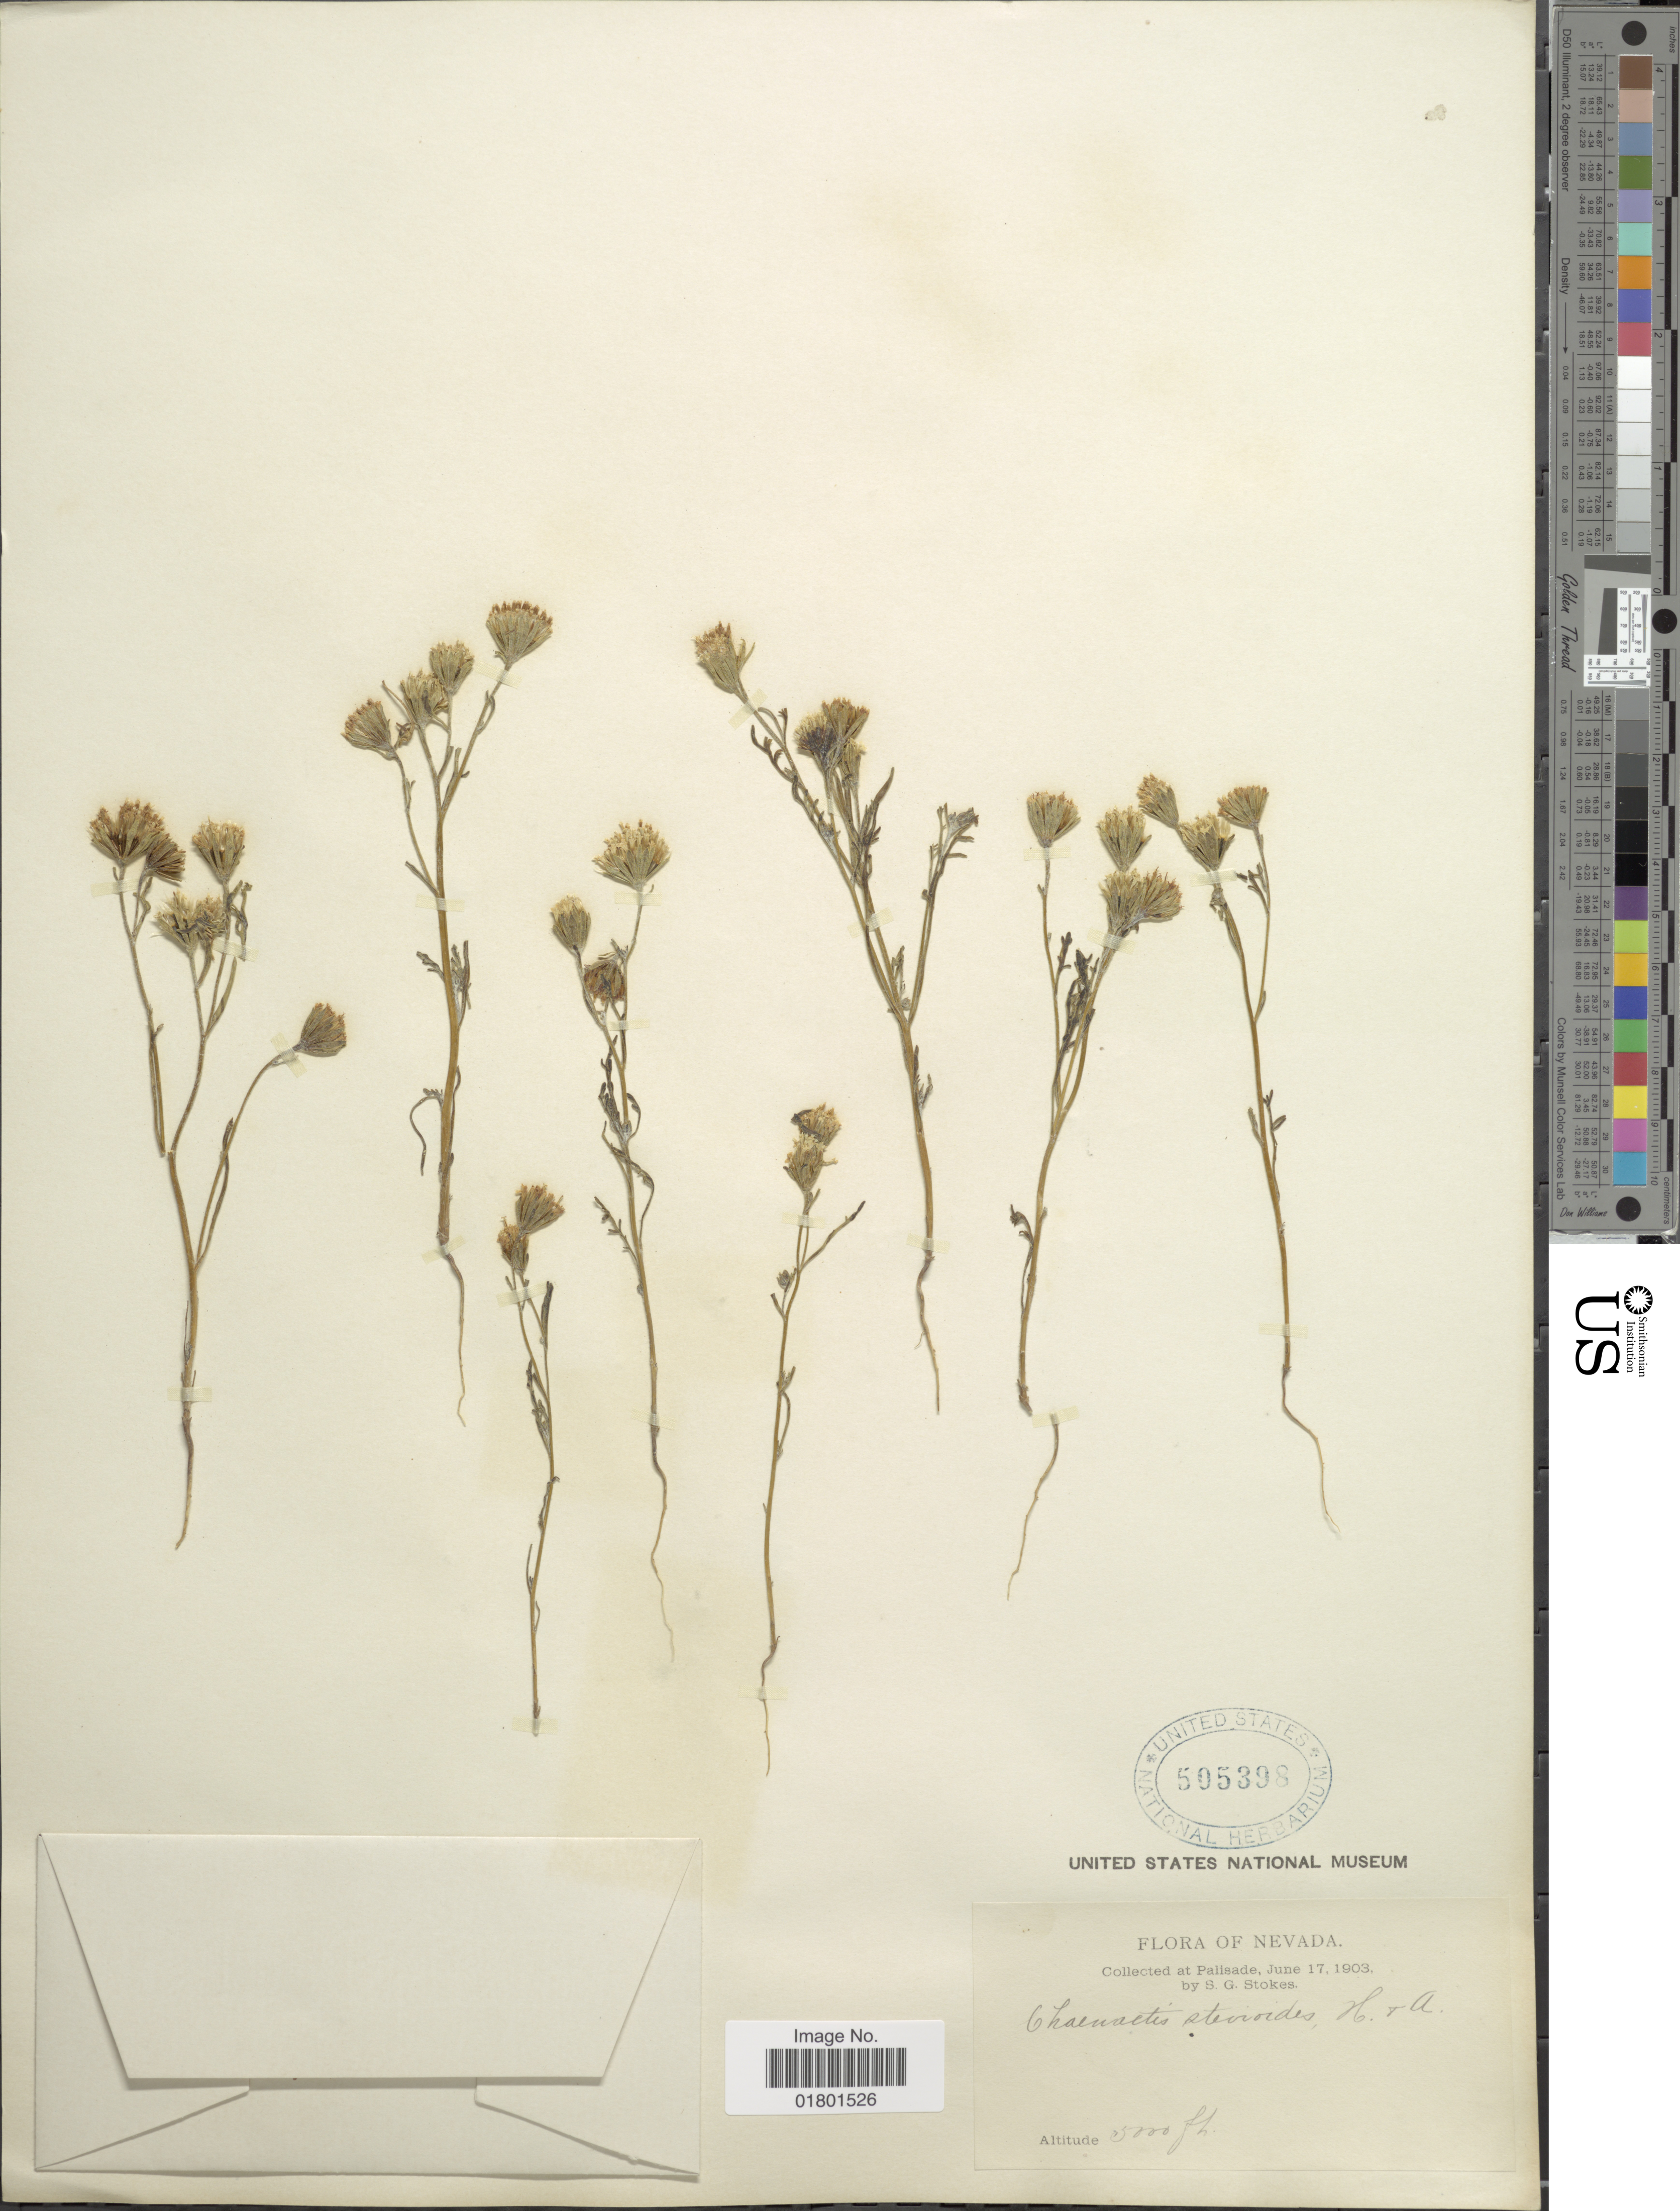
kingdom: Plantae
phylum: Tracheophyta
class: Magnoliopsida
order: Asterales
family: Asteraceae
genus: Chaenactis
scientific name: Chaenactis stevioides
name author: Hook. & Arn.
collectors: S. G. Stokes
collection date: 1903-06-17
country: United States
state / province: Nevada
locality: Palisade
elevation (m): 1524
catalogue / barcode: US 505398